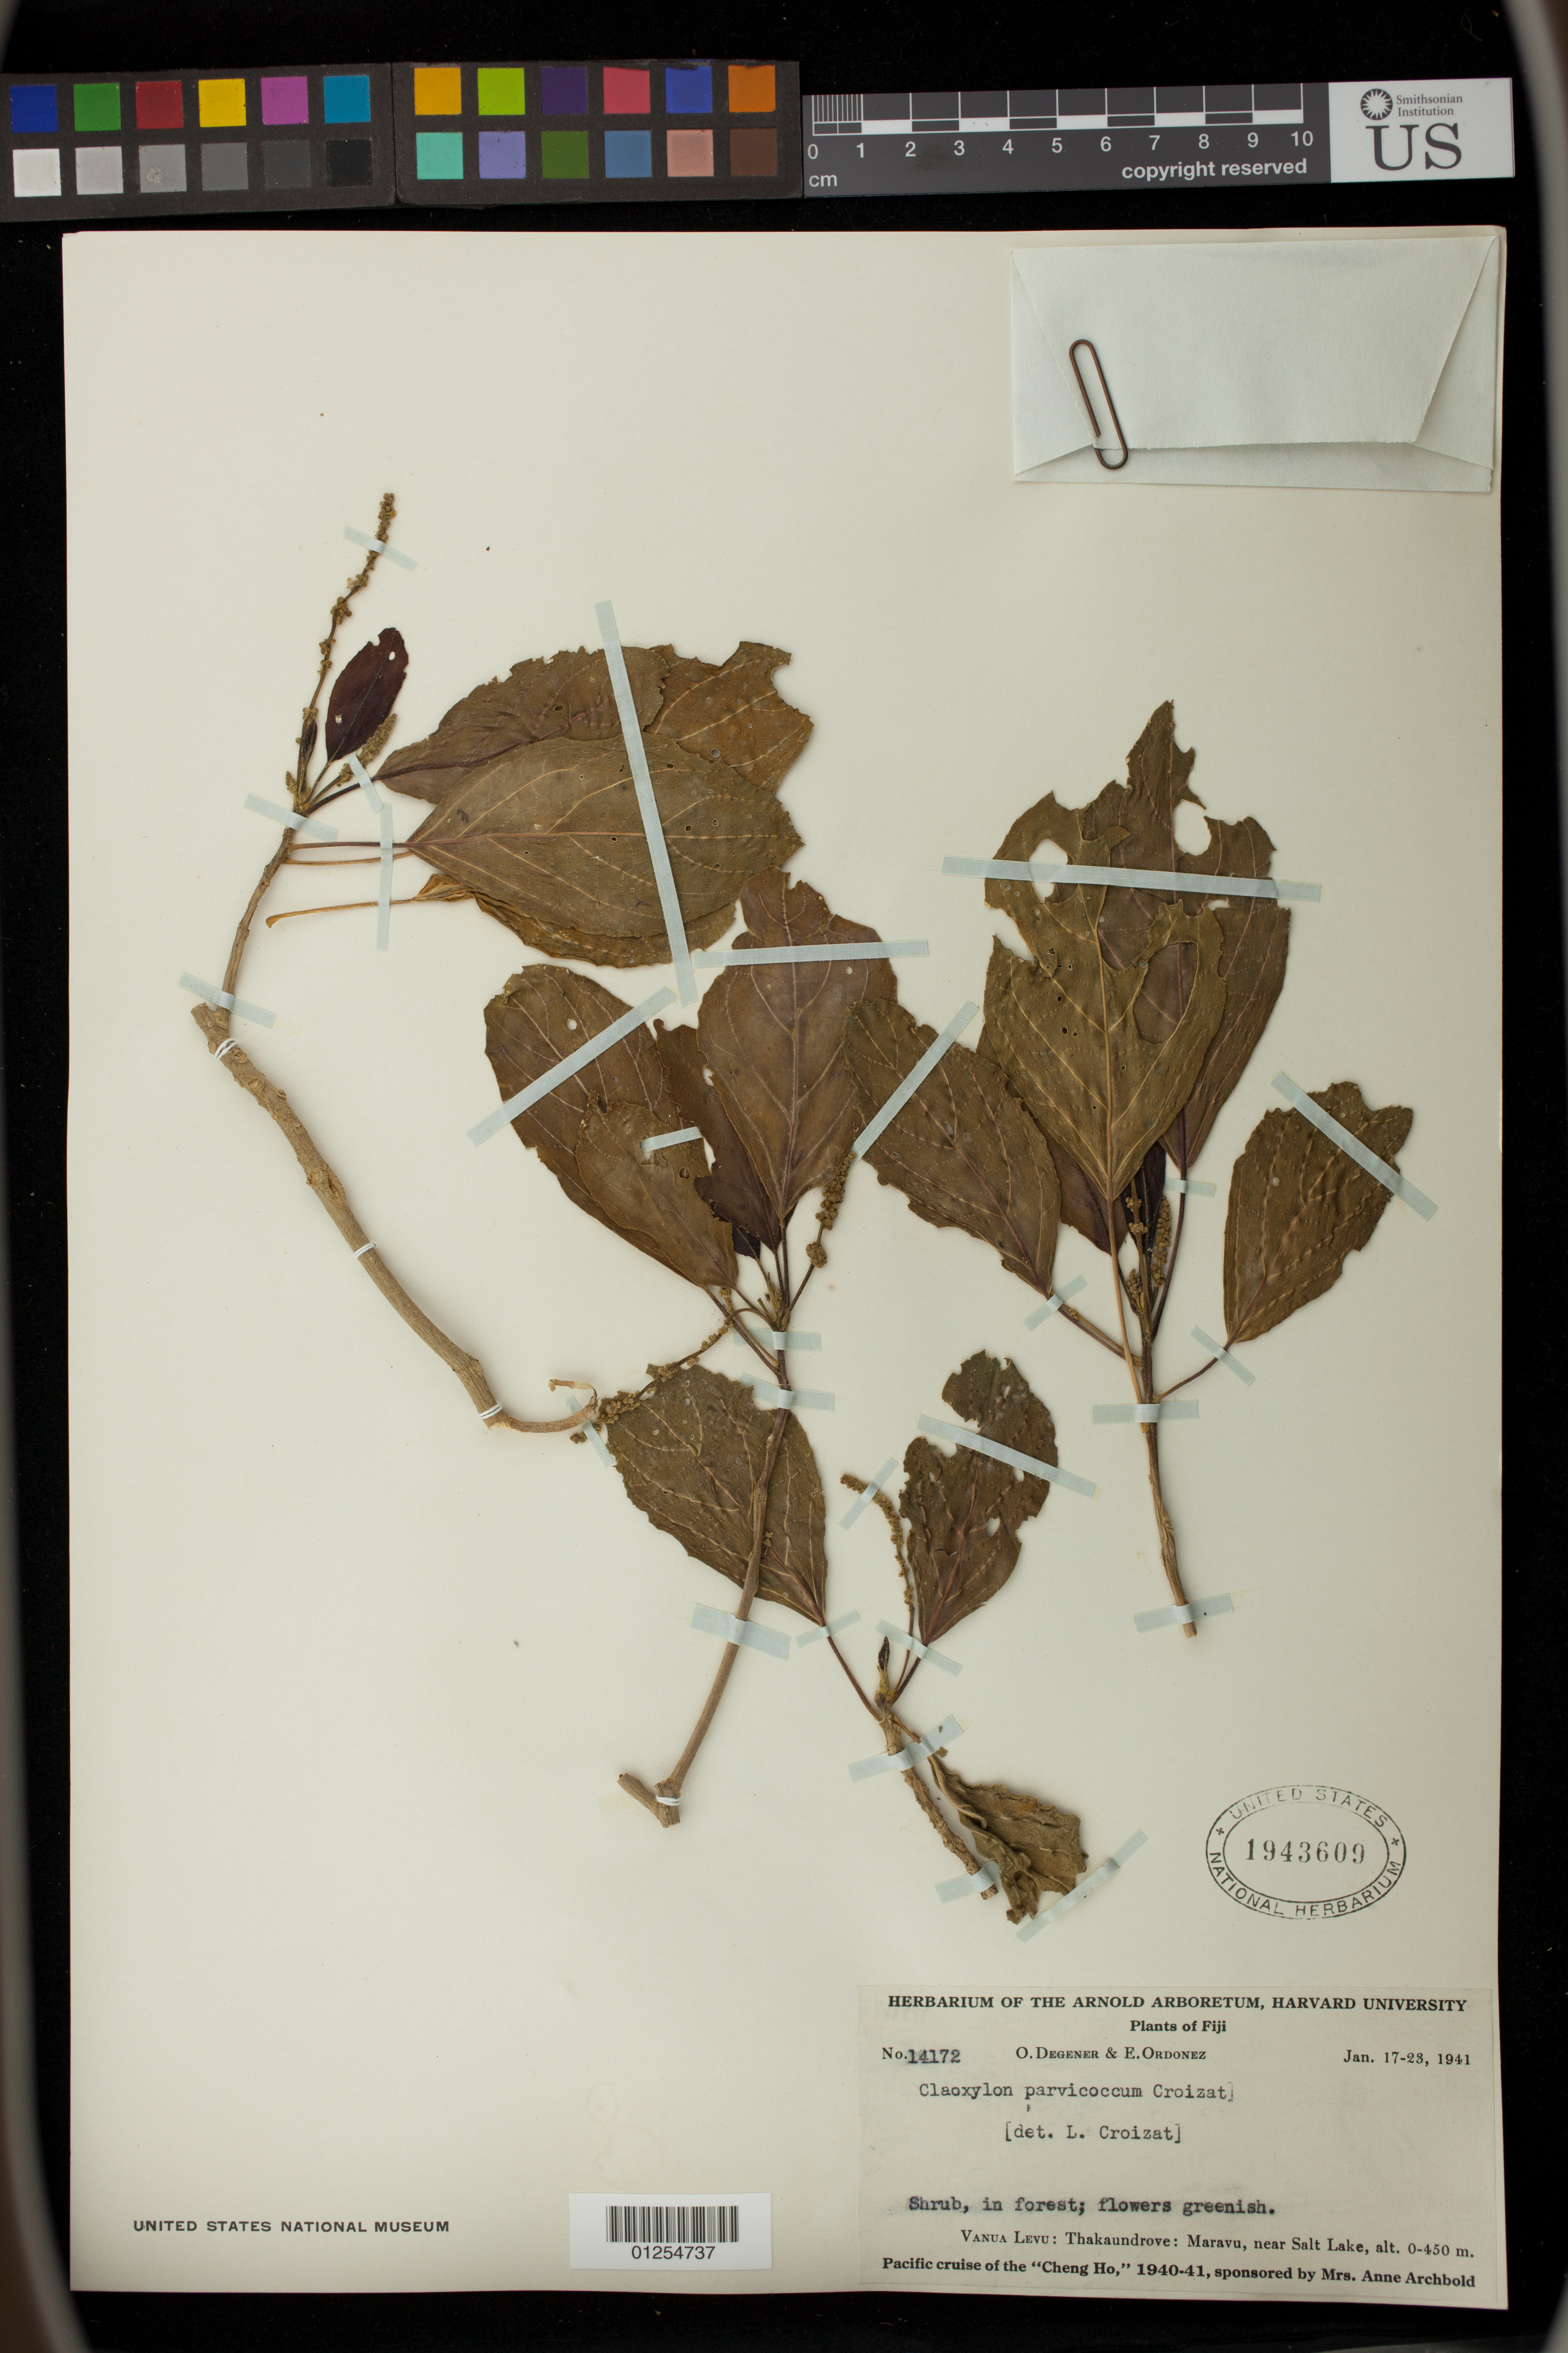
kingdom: Plantae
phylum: Tracheophyta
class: Magnoliopsida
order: Malpighiales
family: Euphorbiaceae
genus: Claoxylon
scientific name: Claoxylon parvicoccum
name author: Croizat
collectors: O. Degener & E. Ordonez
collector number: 14172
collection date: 1941-01-17/1941-01-23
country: Fiji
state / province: Northern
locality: Maravu, near Salt Lake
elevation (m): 0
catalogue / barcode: US 1943609